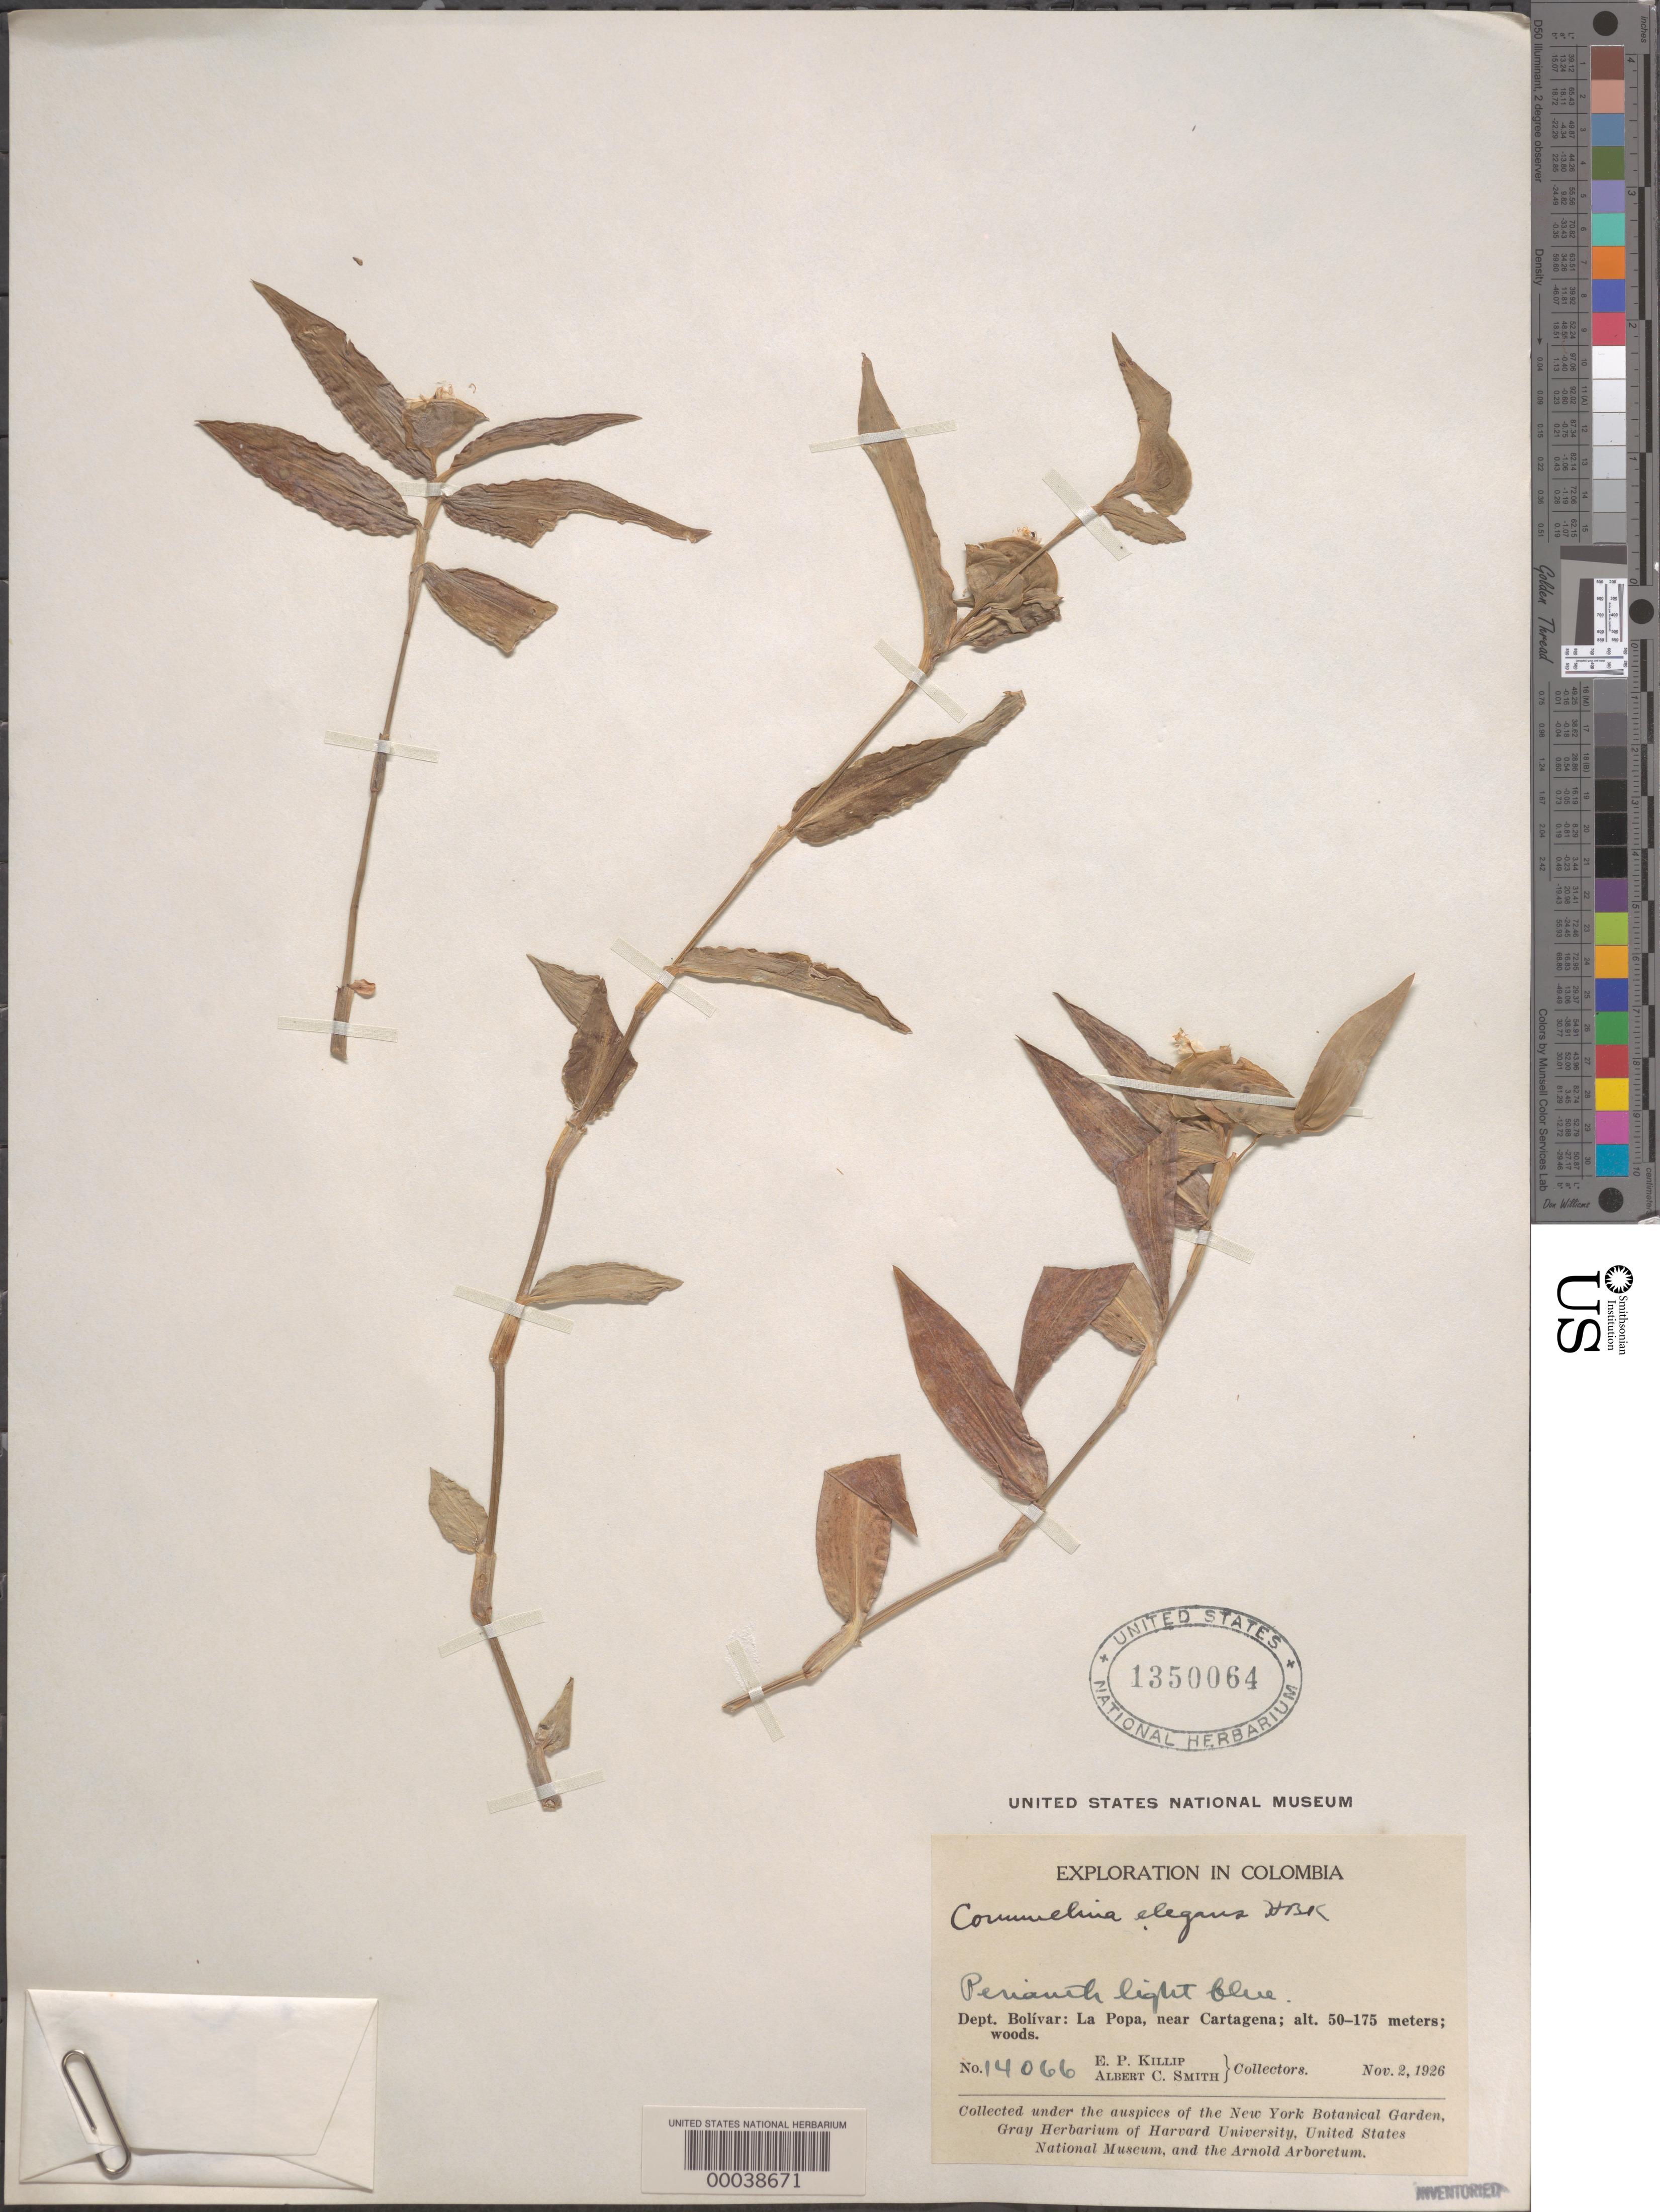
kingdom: Plantae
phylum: Tracheophyta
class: Liliopsida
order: Commelinales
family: Commelinaceae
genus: Commelina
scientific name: Commelina erecta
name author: L.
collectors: E. P. Killip & A. C. Smith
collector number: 14066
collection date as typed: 02 Nov 1926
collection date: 1926-11-02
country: Colombia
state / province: Bolívar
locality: La Popa near Cartagena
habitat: Woods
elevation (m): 50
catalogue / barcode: US 1350064